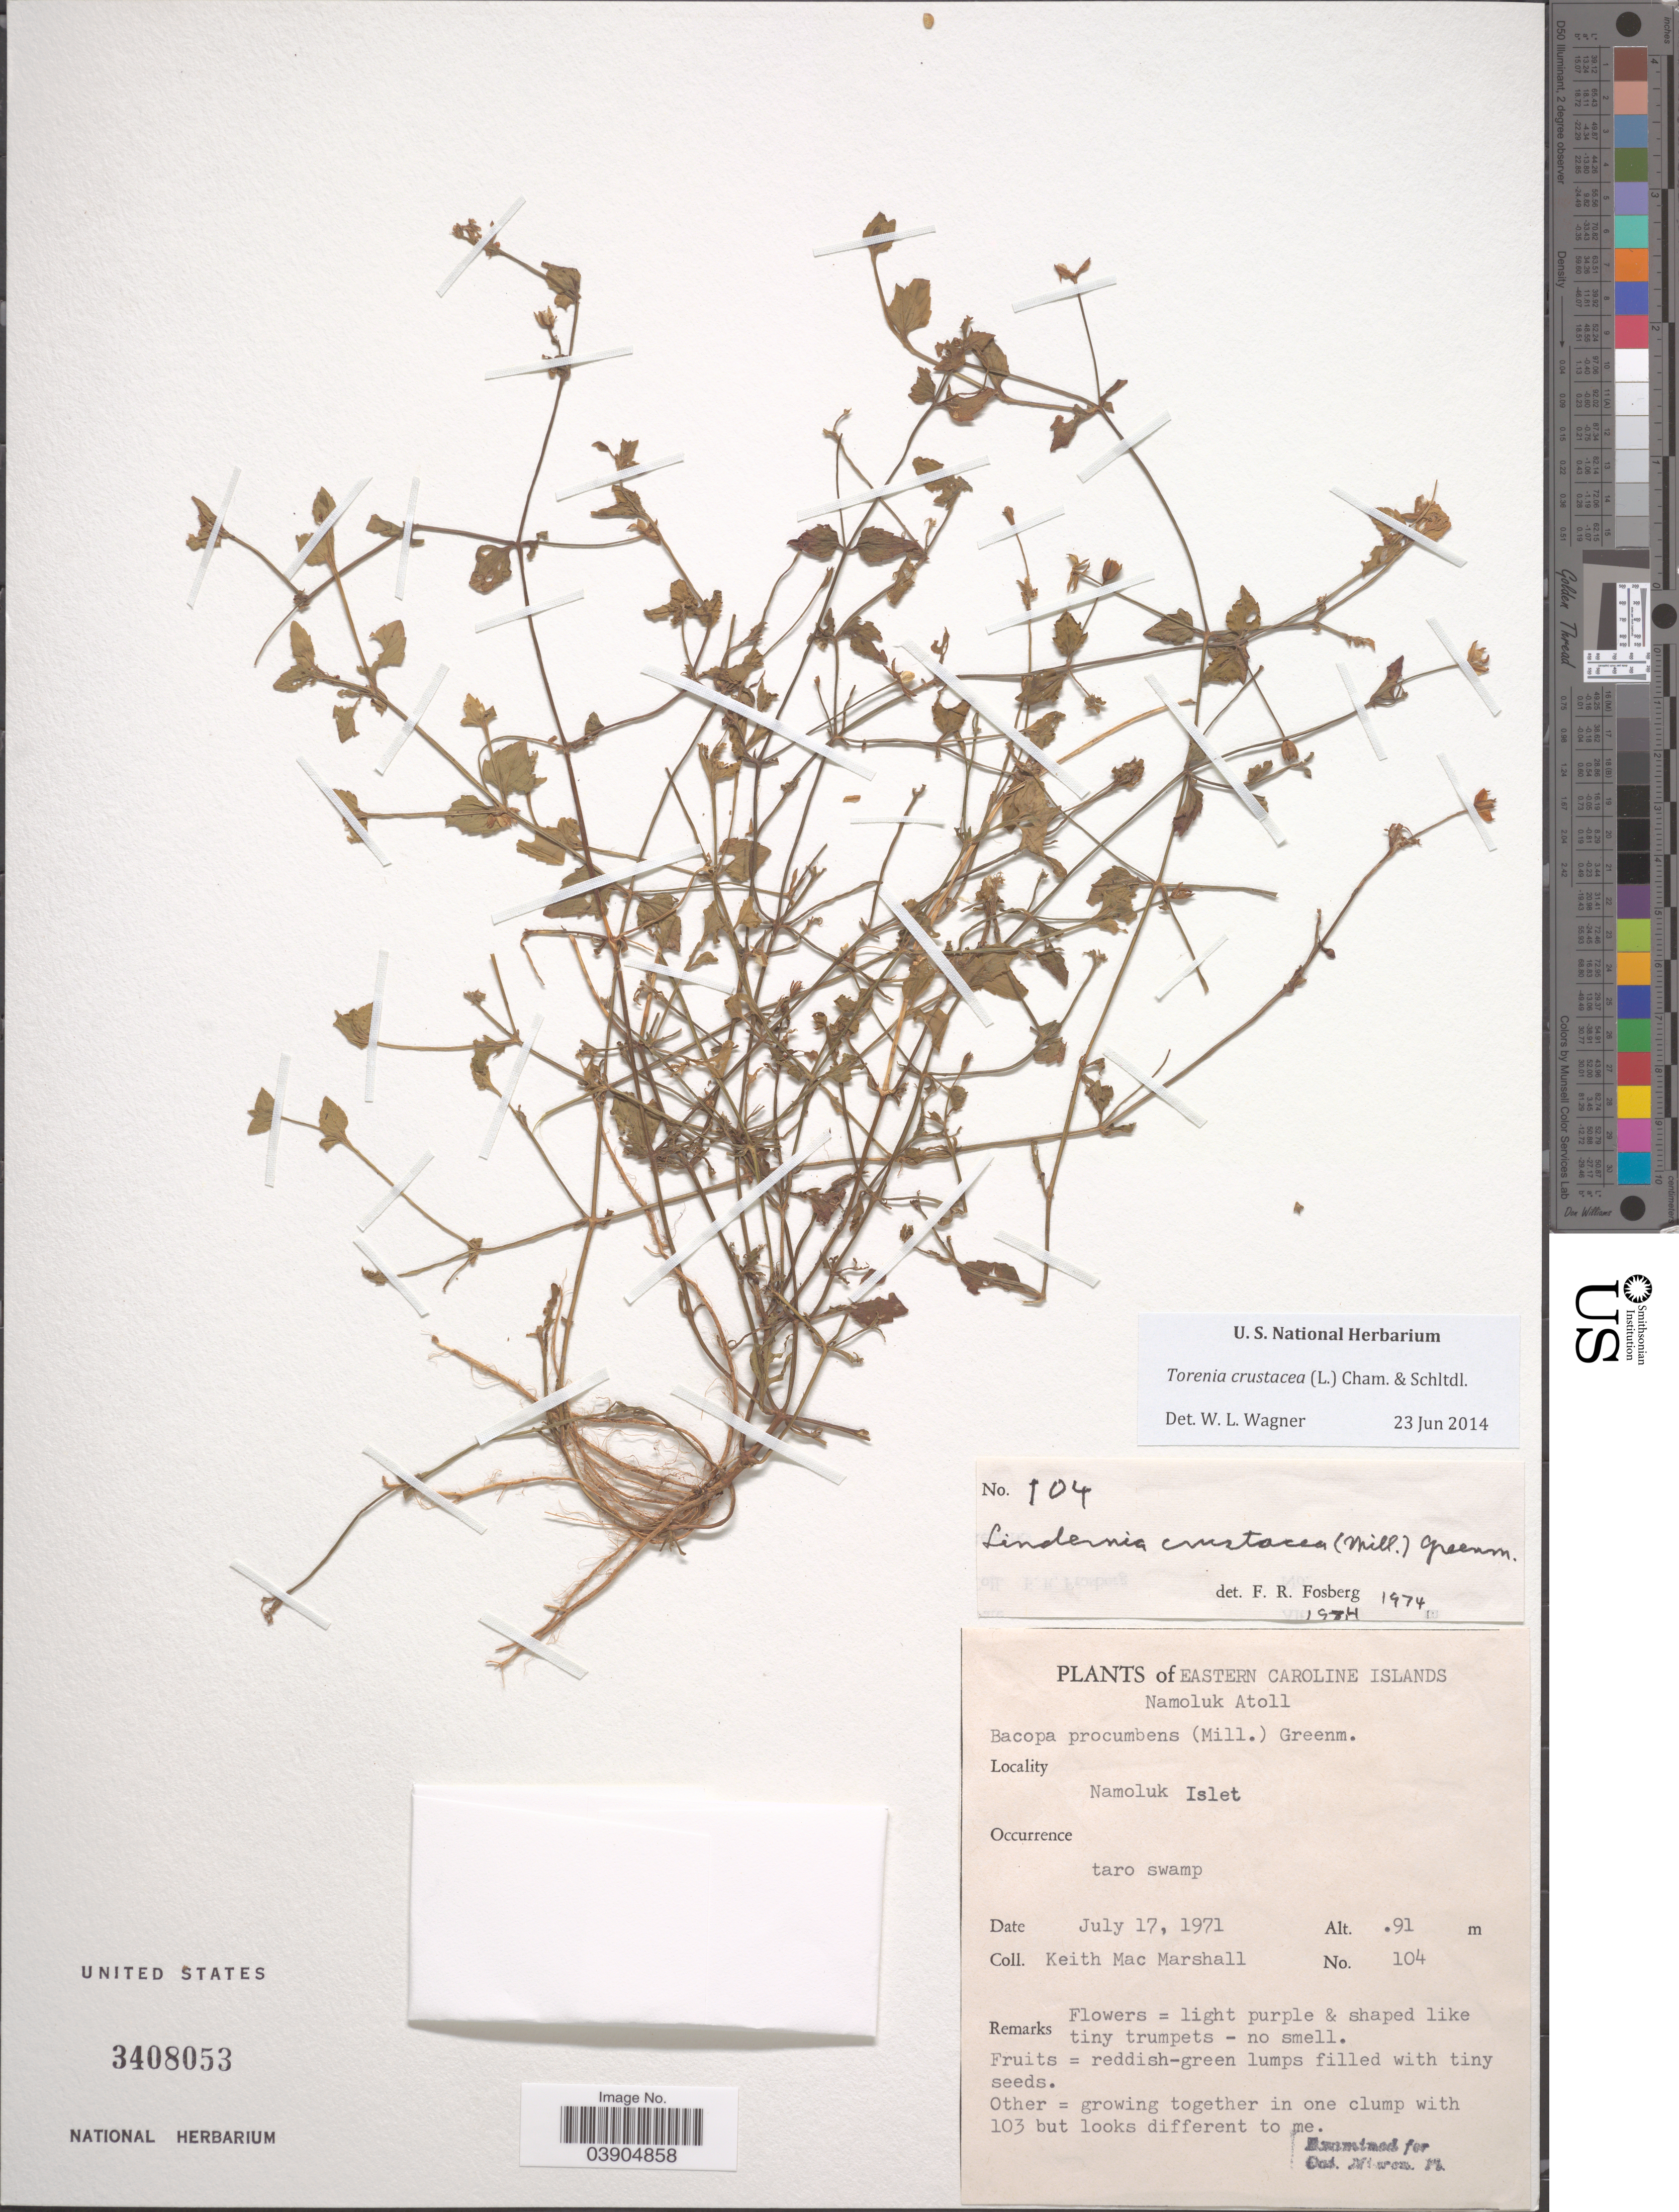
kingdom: Plantae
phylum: Tracheophyta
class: Magnoliopsida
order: Lamiales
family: Linderniaceae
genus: Lindernia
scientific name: Lindernia crustacea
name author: (L.) F. Muell.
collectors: K. M. Marshall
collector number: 104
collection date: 1971-07-17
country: Micronesia, Federated States of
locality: Eastern Caroline Islands. Namoluk Atoll. Namoluk Islet.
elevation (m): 91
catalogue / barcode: US 3408053